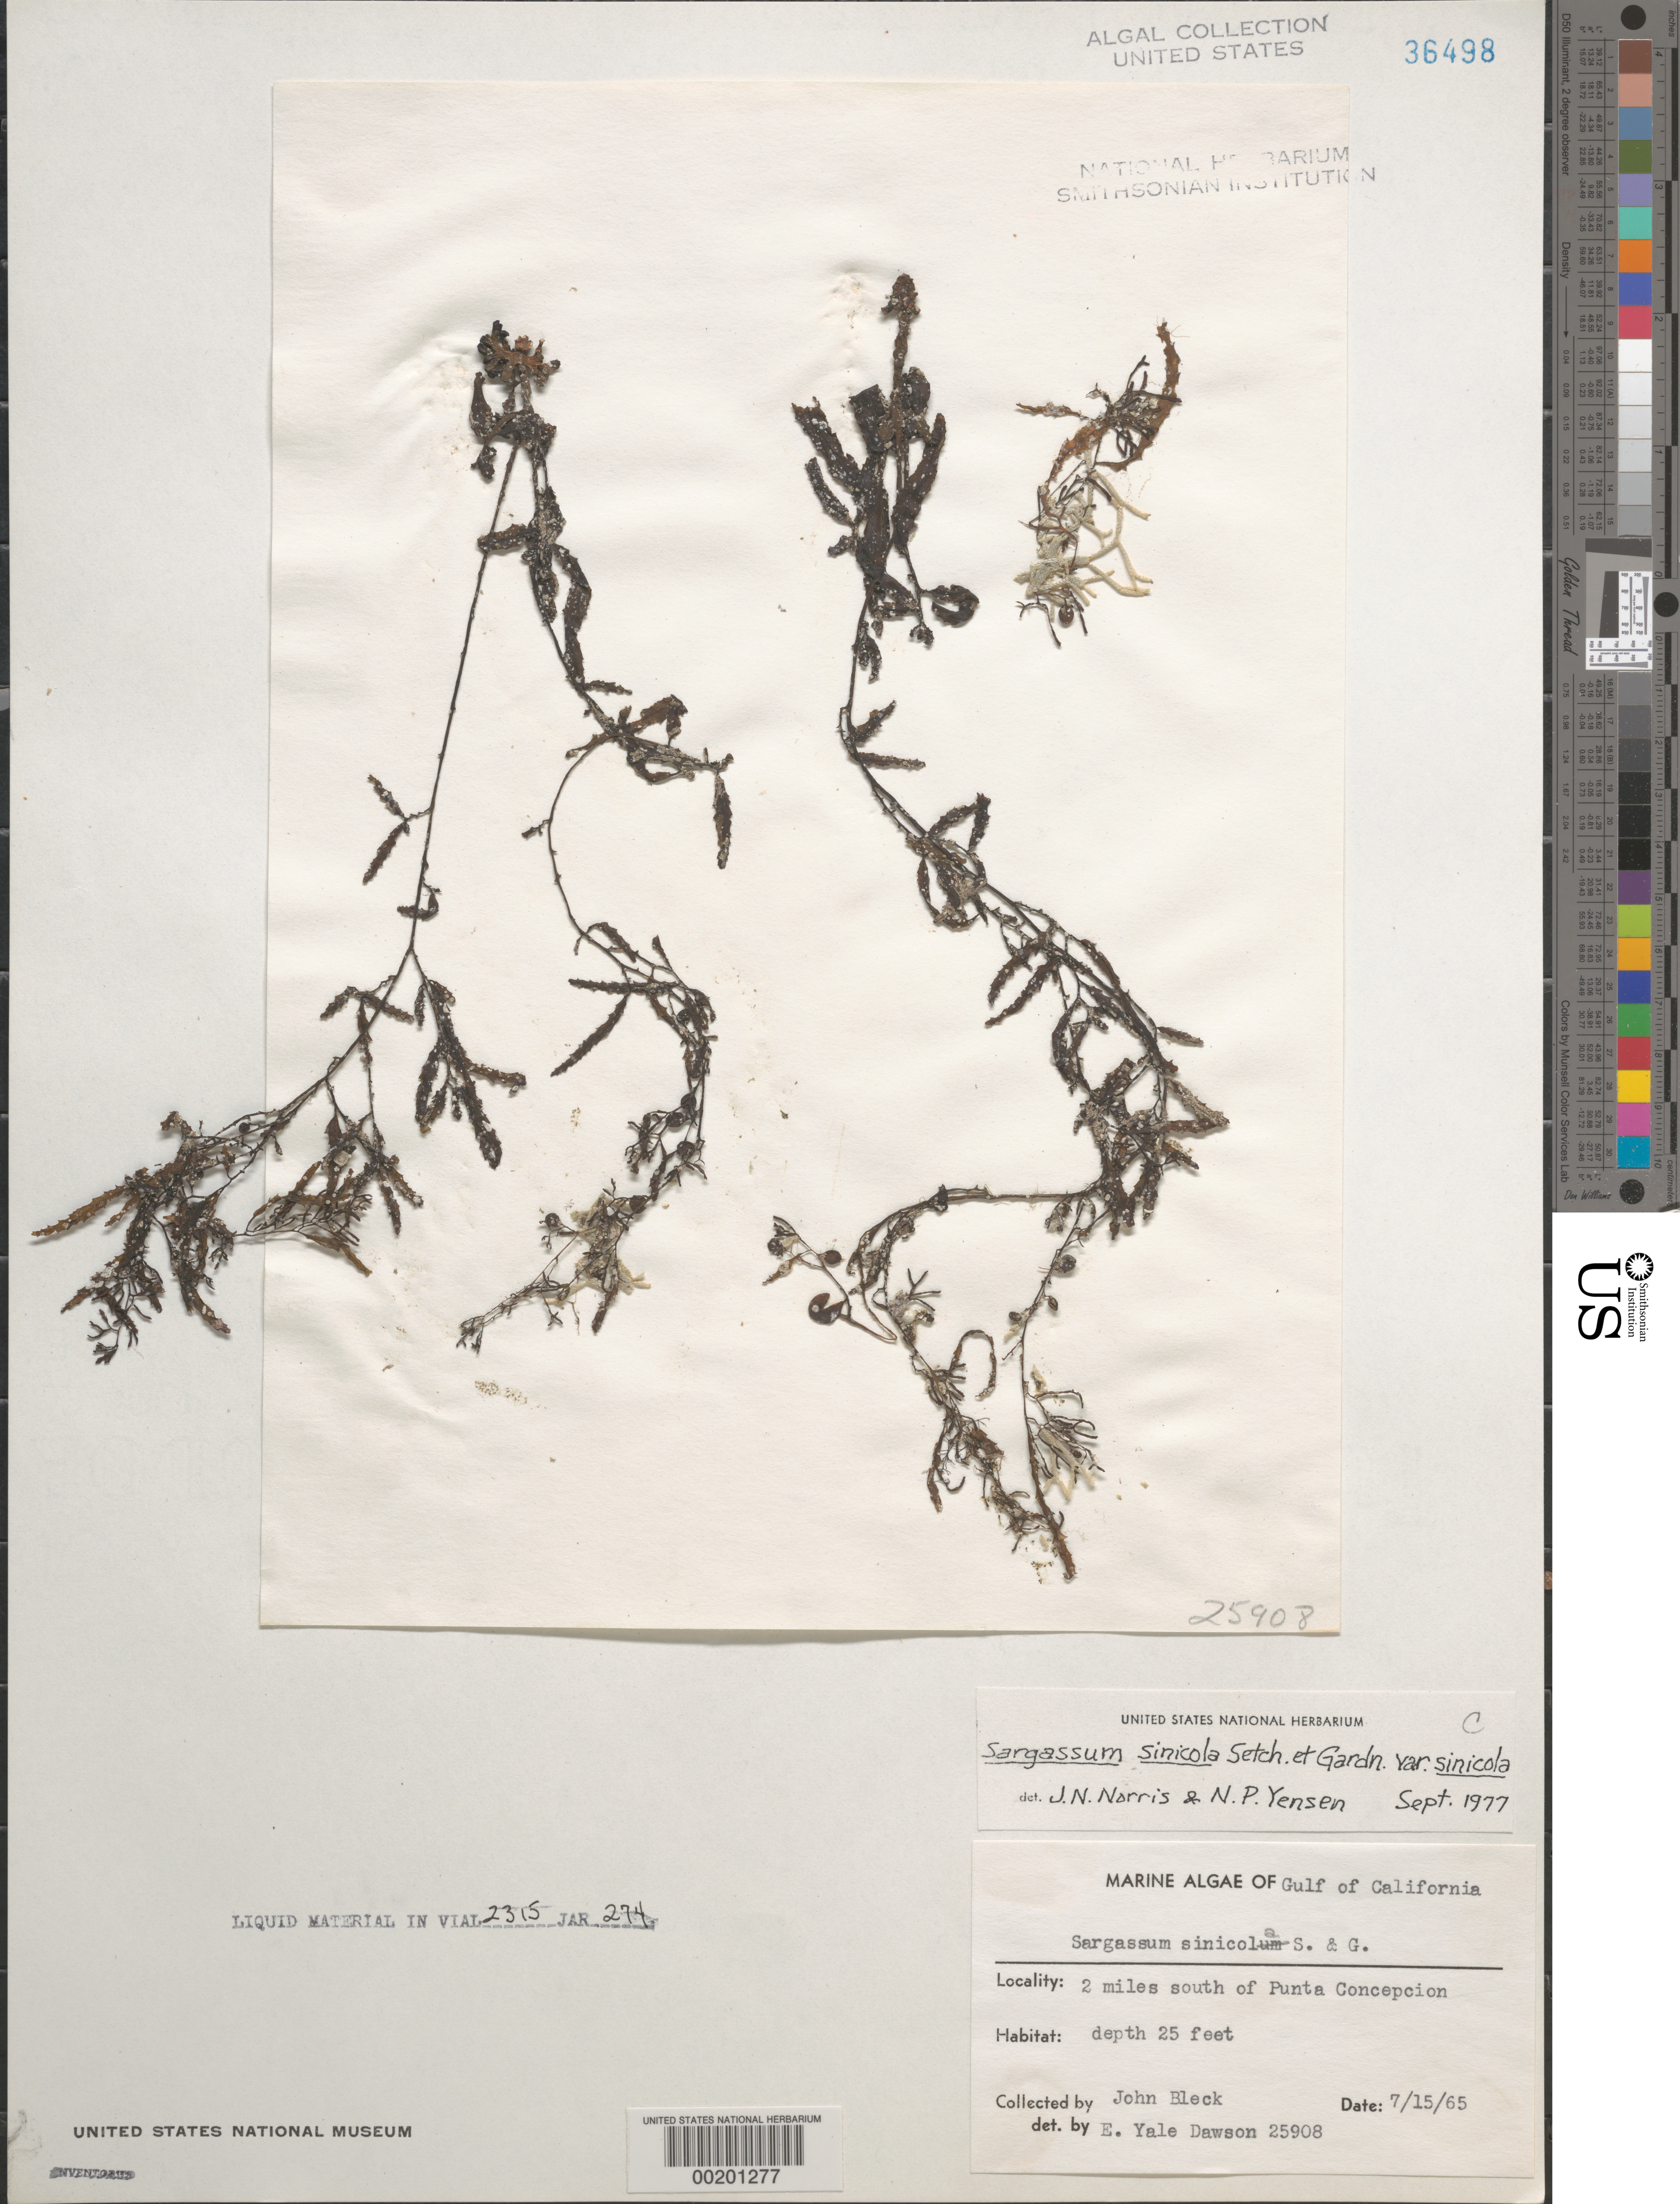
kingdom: Chromista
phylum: Ochrophyta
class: Phaeophyceae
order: Fucales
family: Sargassaceae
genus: Sargassum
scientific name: Sargassum sinicola var. sinicola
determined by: Norris, J. N.; Yensen, N. P.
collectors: J. Bleck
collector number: EYD 25908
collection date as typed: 15 Jul 1965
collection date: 1965-07-15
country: Mexico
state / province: Baja California Sur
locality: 2 miles south of Punta Concepcion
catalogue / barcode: US 36498